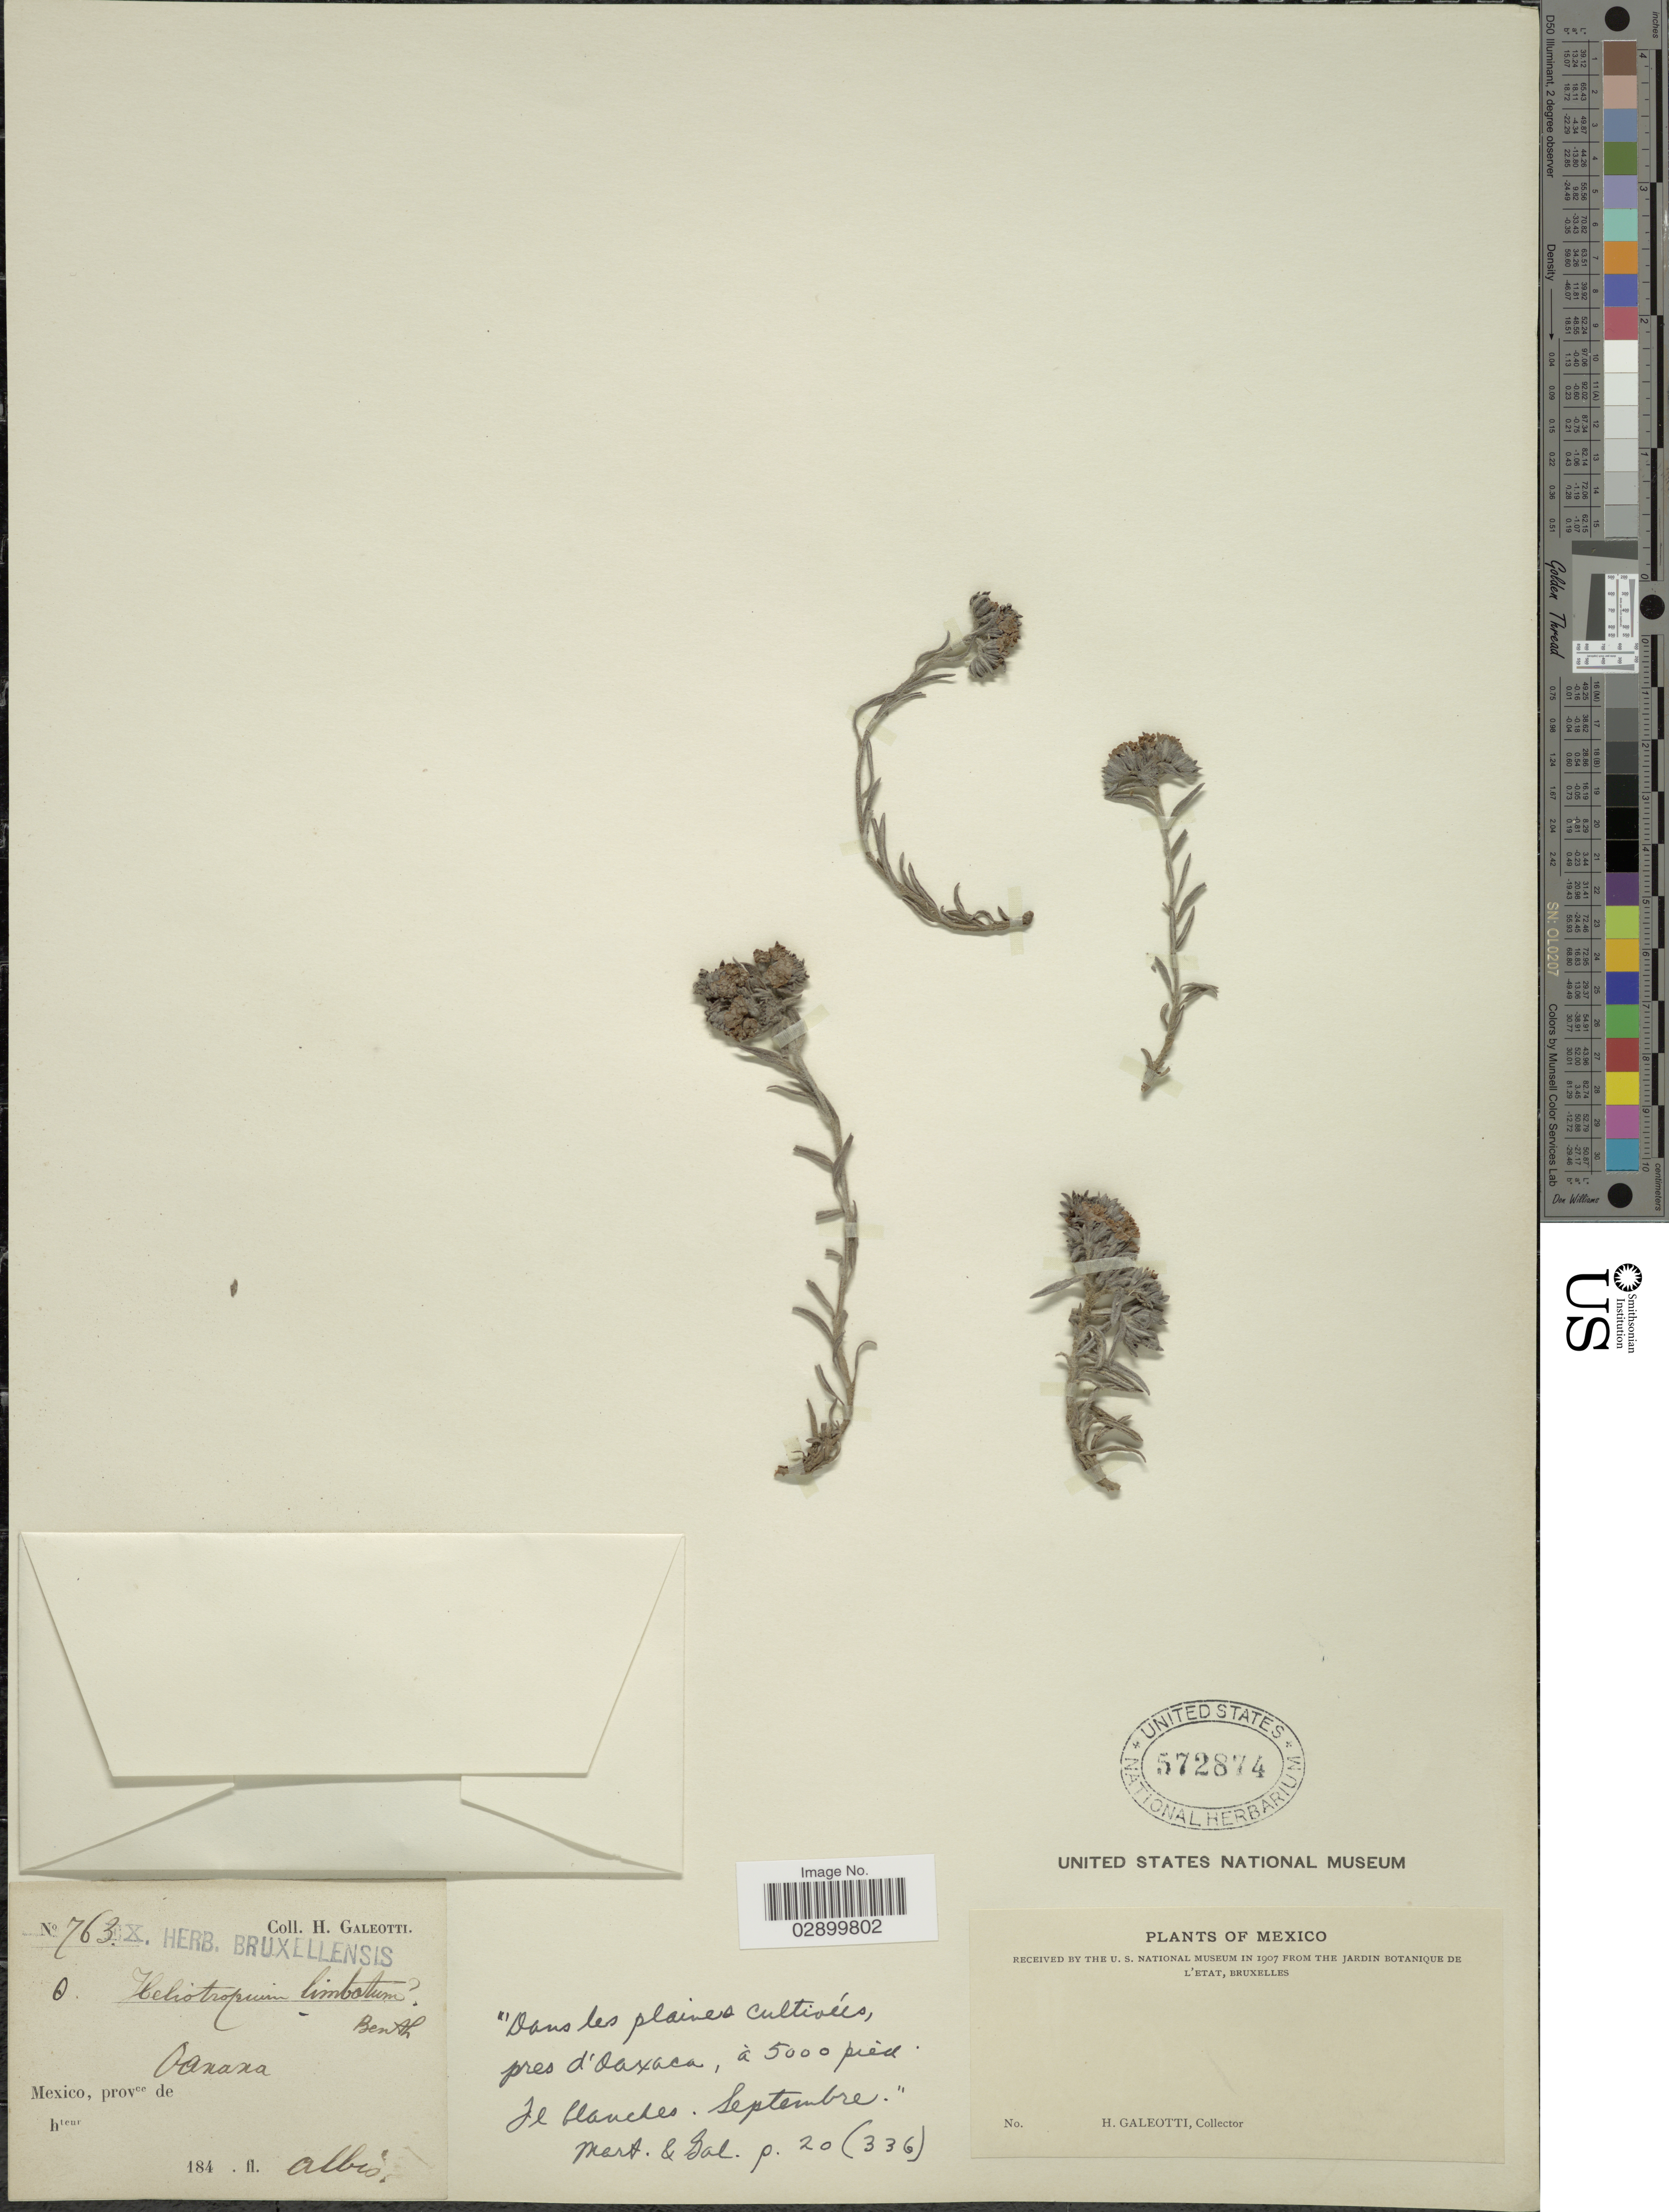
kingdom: Plantae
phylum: Tracheophyta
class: Magnoliopsida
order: Boraginales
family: Heliotropiaceae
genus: Heliotropium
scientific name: Heliotropium limbatum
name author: Benth.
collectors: H. G. Galeotti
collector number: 763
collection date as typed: Septembre 184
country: Mexico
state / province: Oaxaca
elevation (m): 1524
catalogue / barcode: US 572874